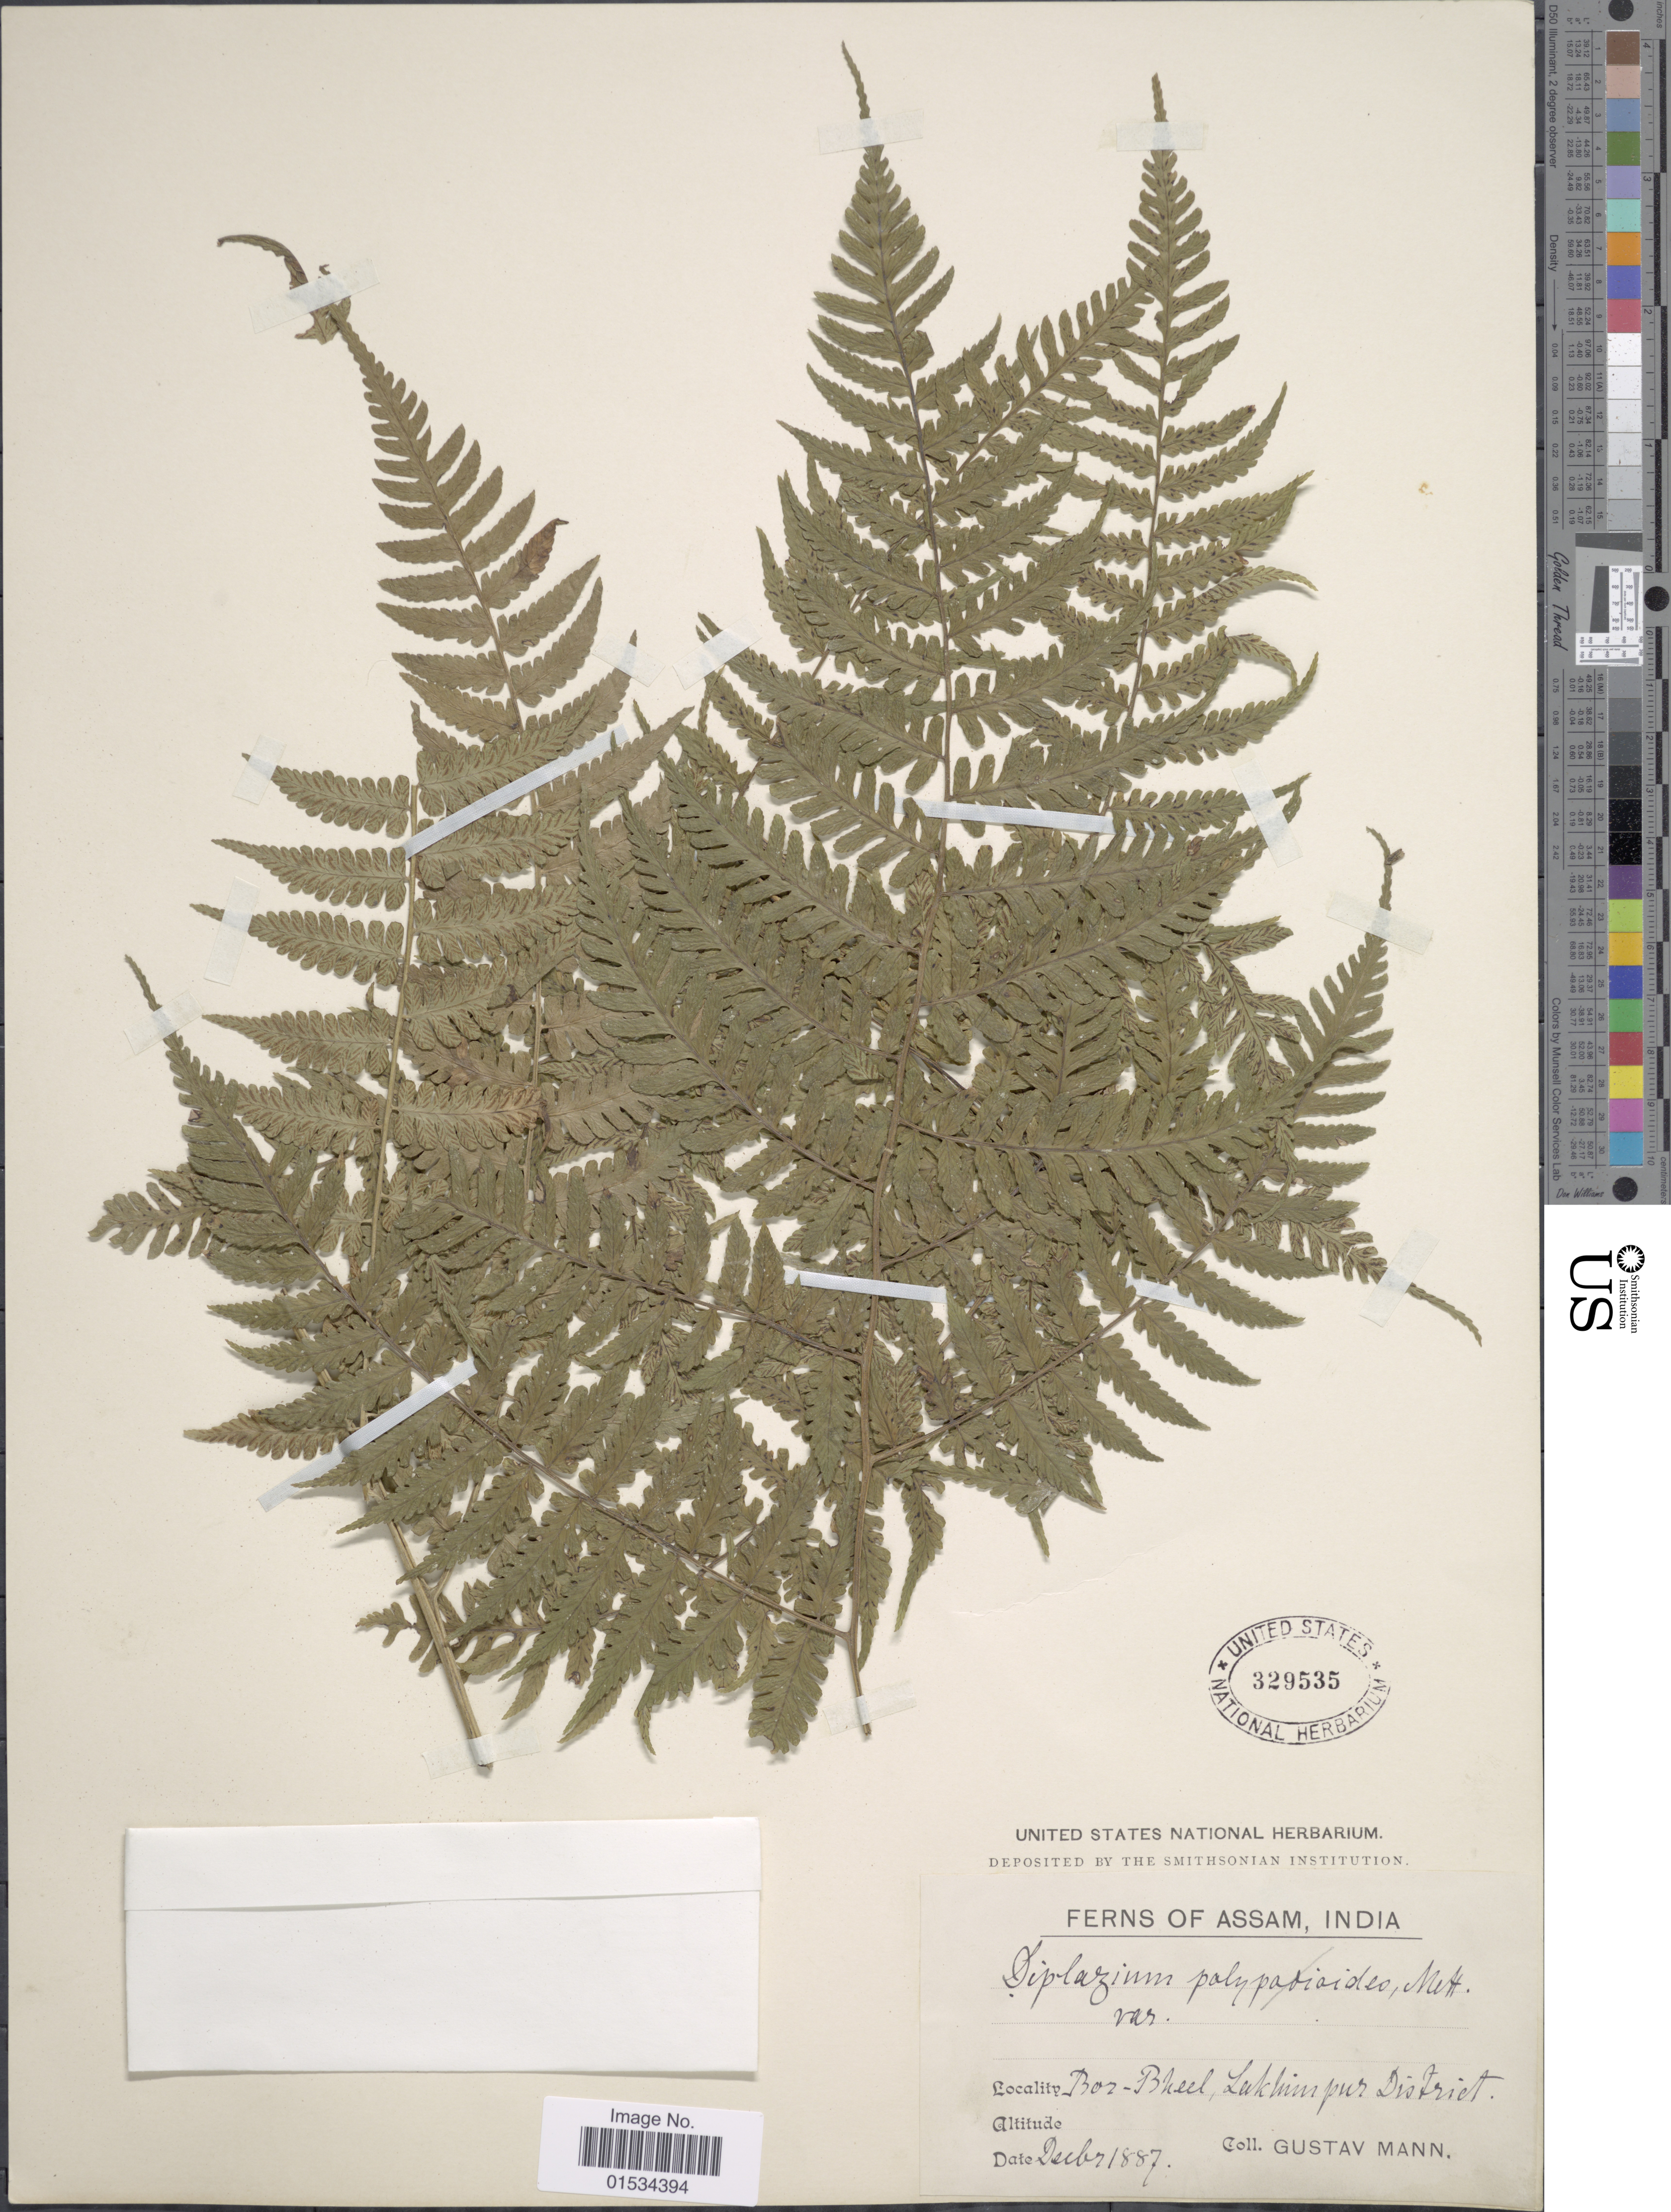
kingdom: Plantae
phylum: Tracheophyta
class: Polypodiopsida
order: Polypodiales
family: Athyriaceae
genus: Diplazium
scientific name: Diplazium umbrosum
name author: Willd.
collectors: G. Mann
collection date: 1887-12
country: India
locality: Bor-Bheel, Lakhimpur District. Assam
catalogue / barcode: US 329535